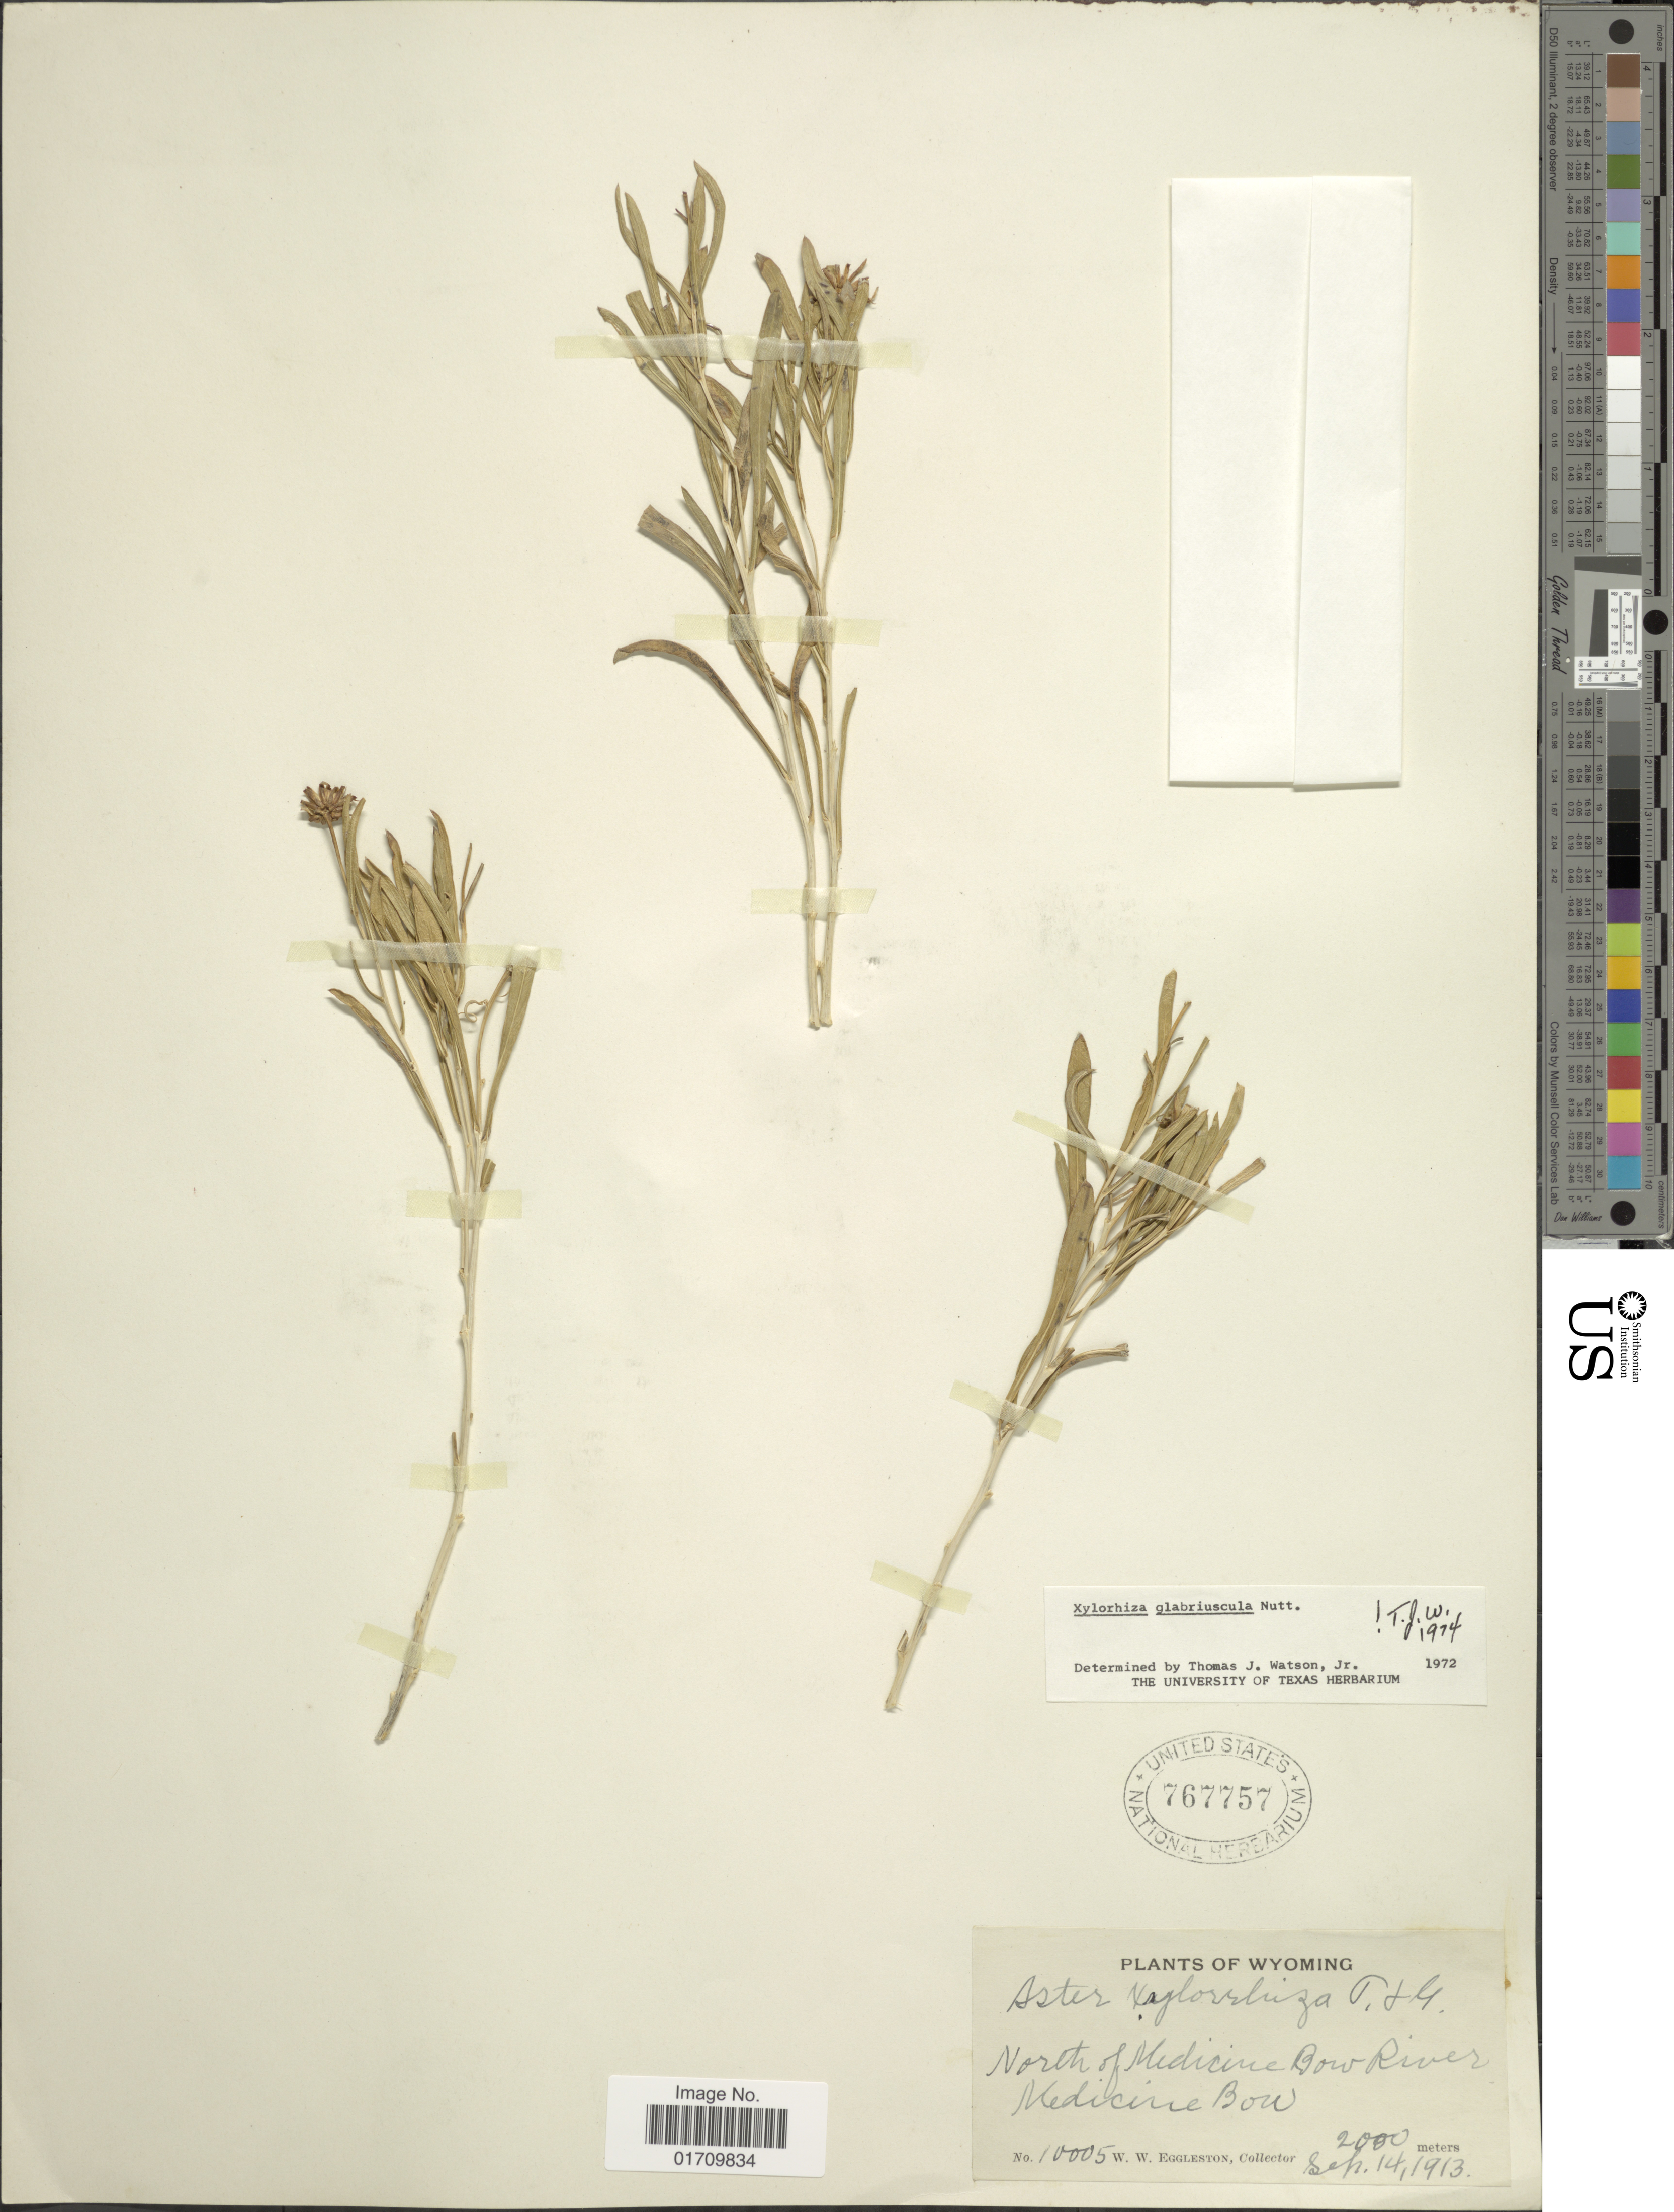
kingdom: Plantae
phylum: Tracheophyta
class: Magnoliopsida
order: Asterales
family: Asteraceae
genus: Xylorhiza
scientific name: Xylorhiza glabriuscula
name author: Nutt.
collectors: W. W. Eggleston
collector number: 10005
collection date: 1913-09-14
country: United States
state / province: Wyoming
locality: North of Medicine Bow River, Medicine Bow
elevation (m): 2000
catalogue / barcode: US 767757